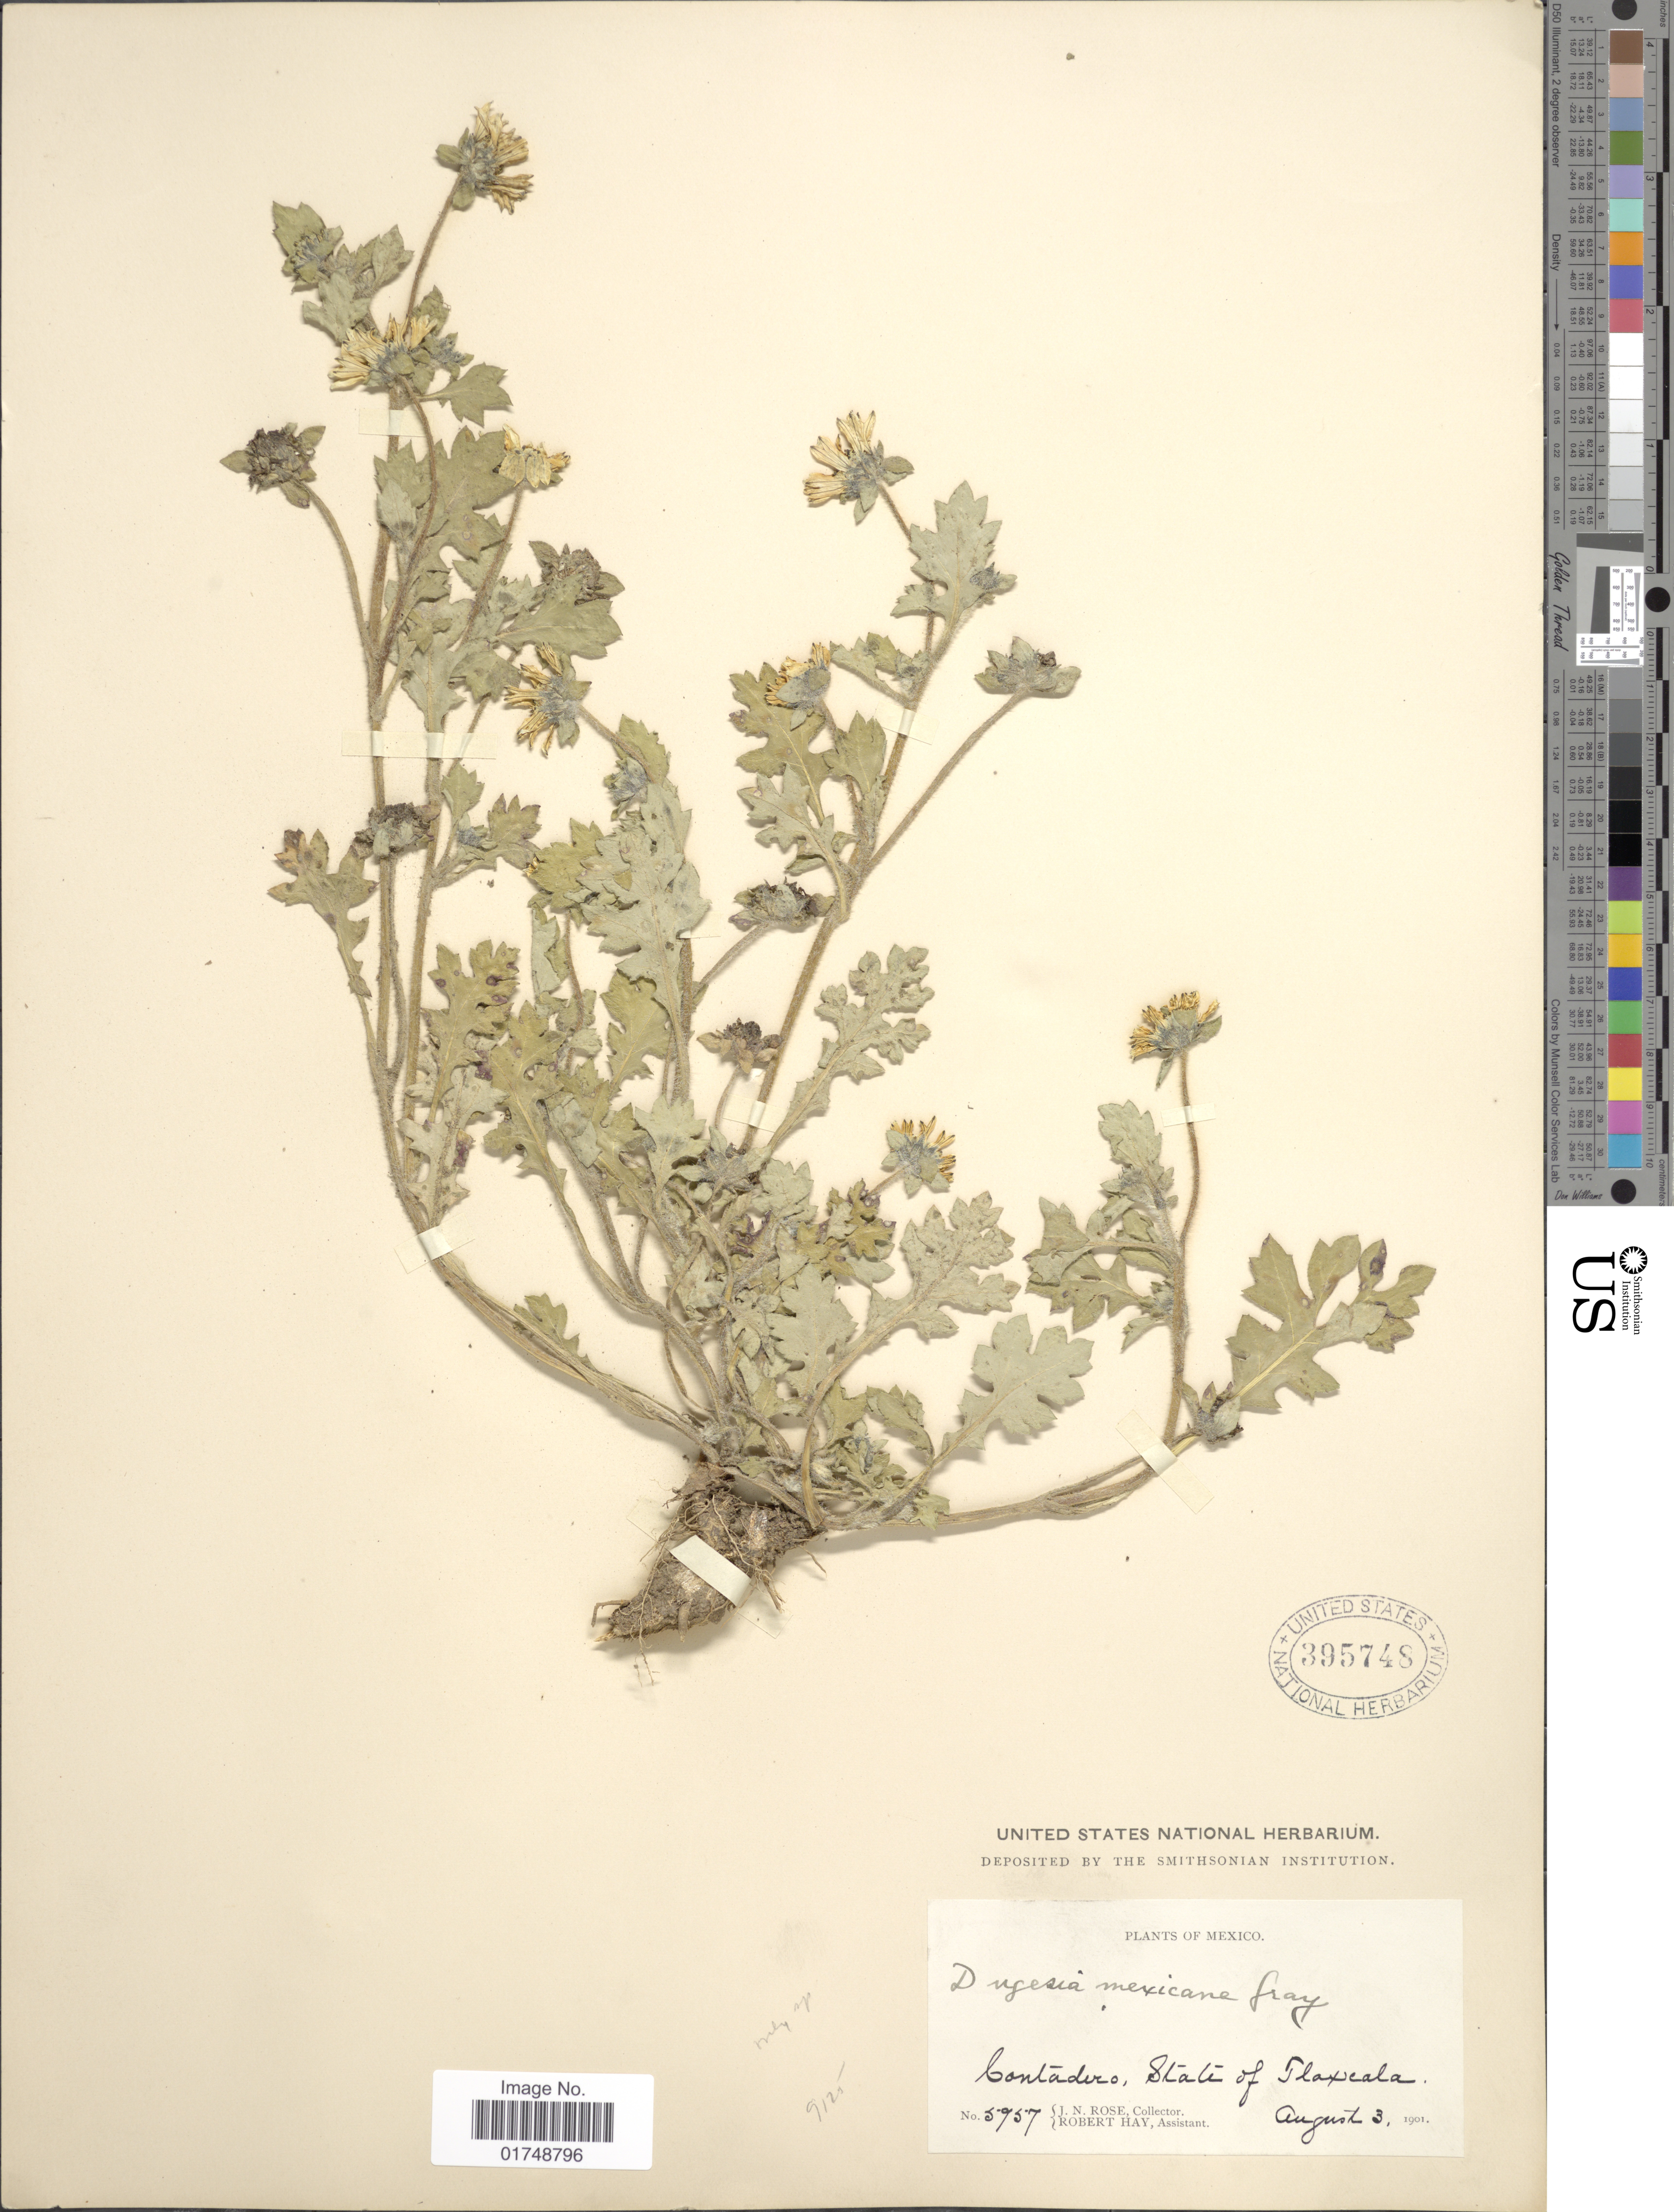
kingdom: Plantae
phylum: Tracheophyta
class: Magnoliopsida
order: Asterales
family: Asteraceae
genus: Dugesia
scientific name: Dugesia mexicana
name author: A. Gray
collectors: J. N. Rose & R. H. Hay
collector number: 5957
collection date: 1901-08-03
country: Mexico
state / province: Tlaxcala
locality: Contadere, State of Tlaxcala.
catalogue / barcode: US 395748